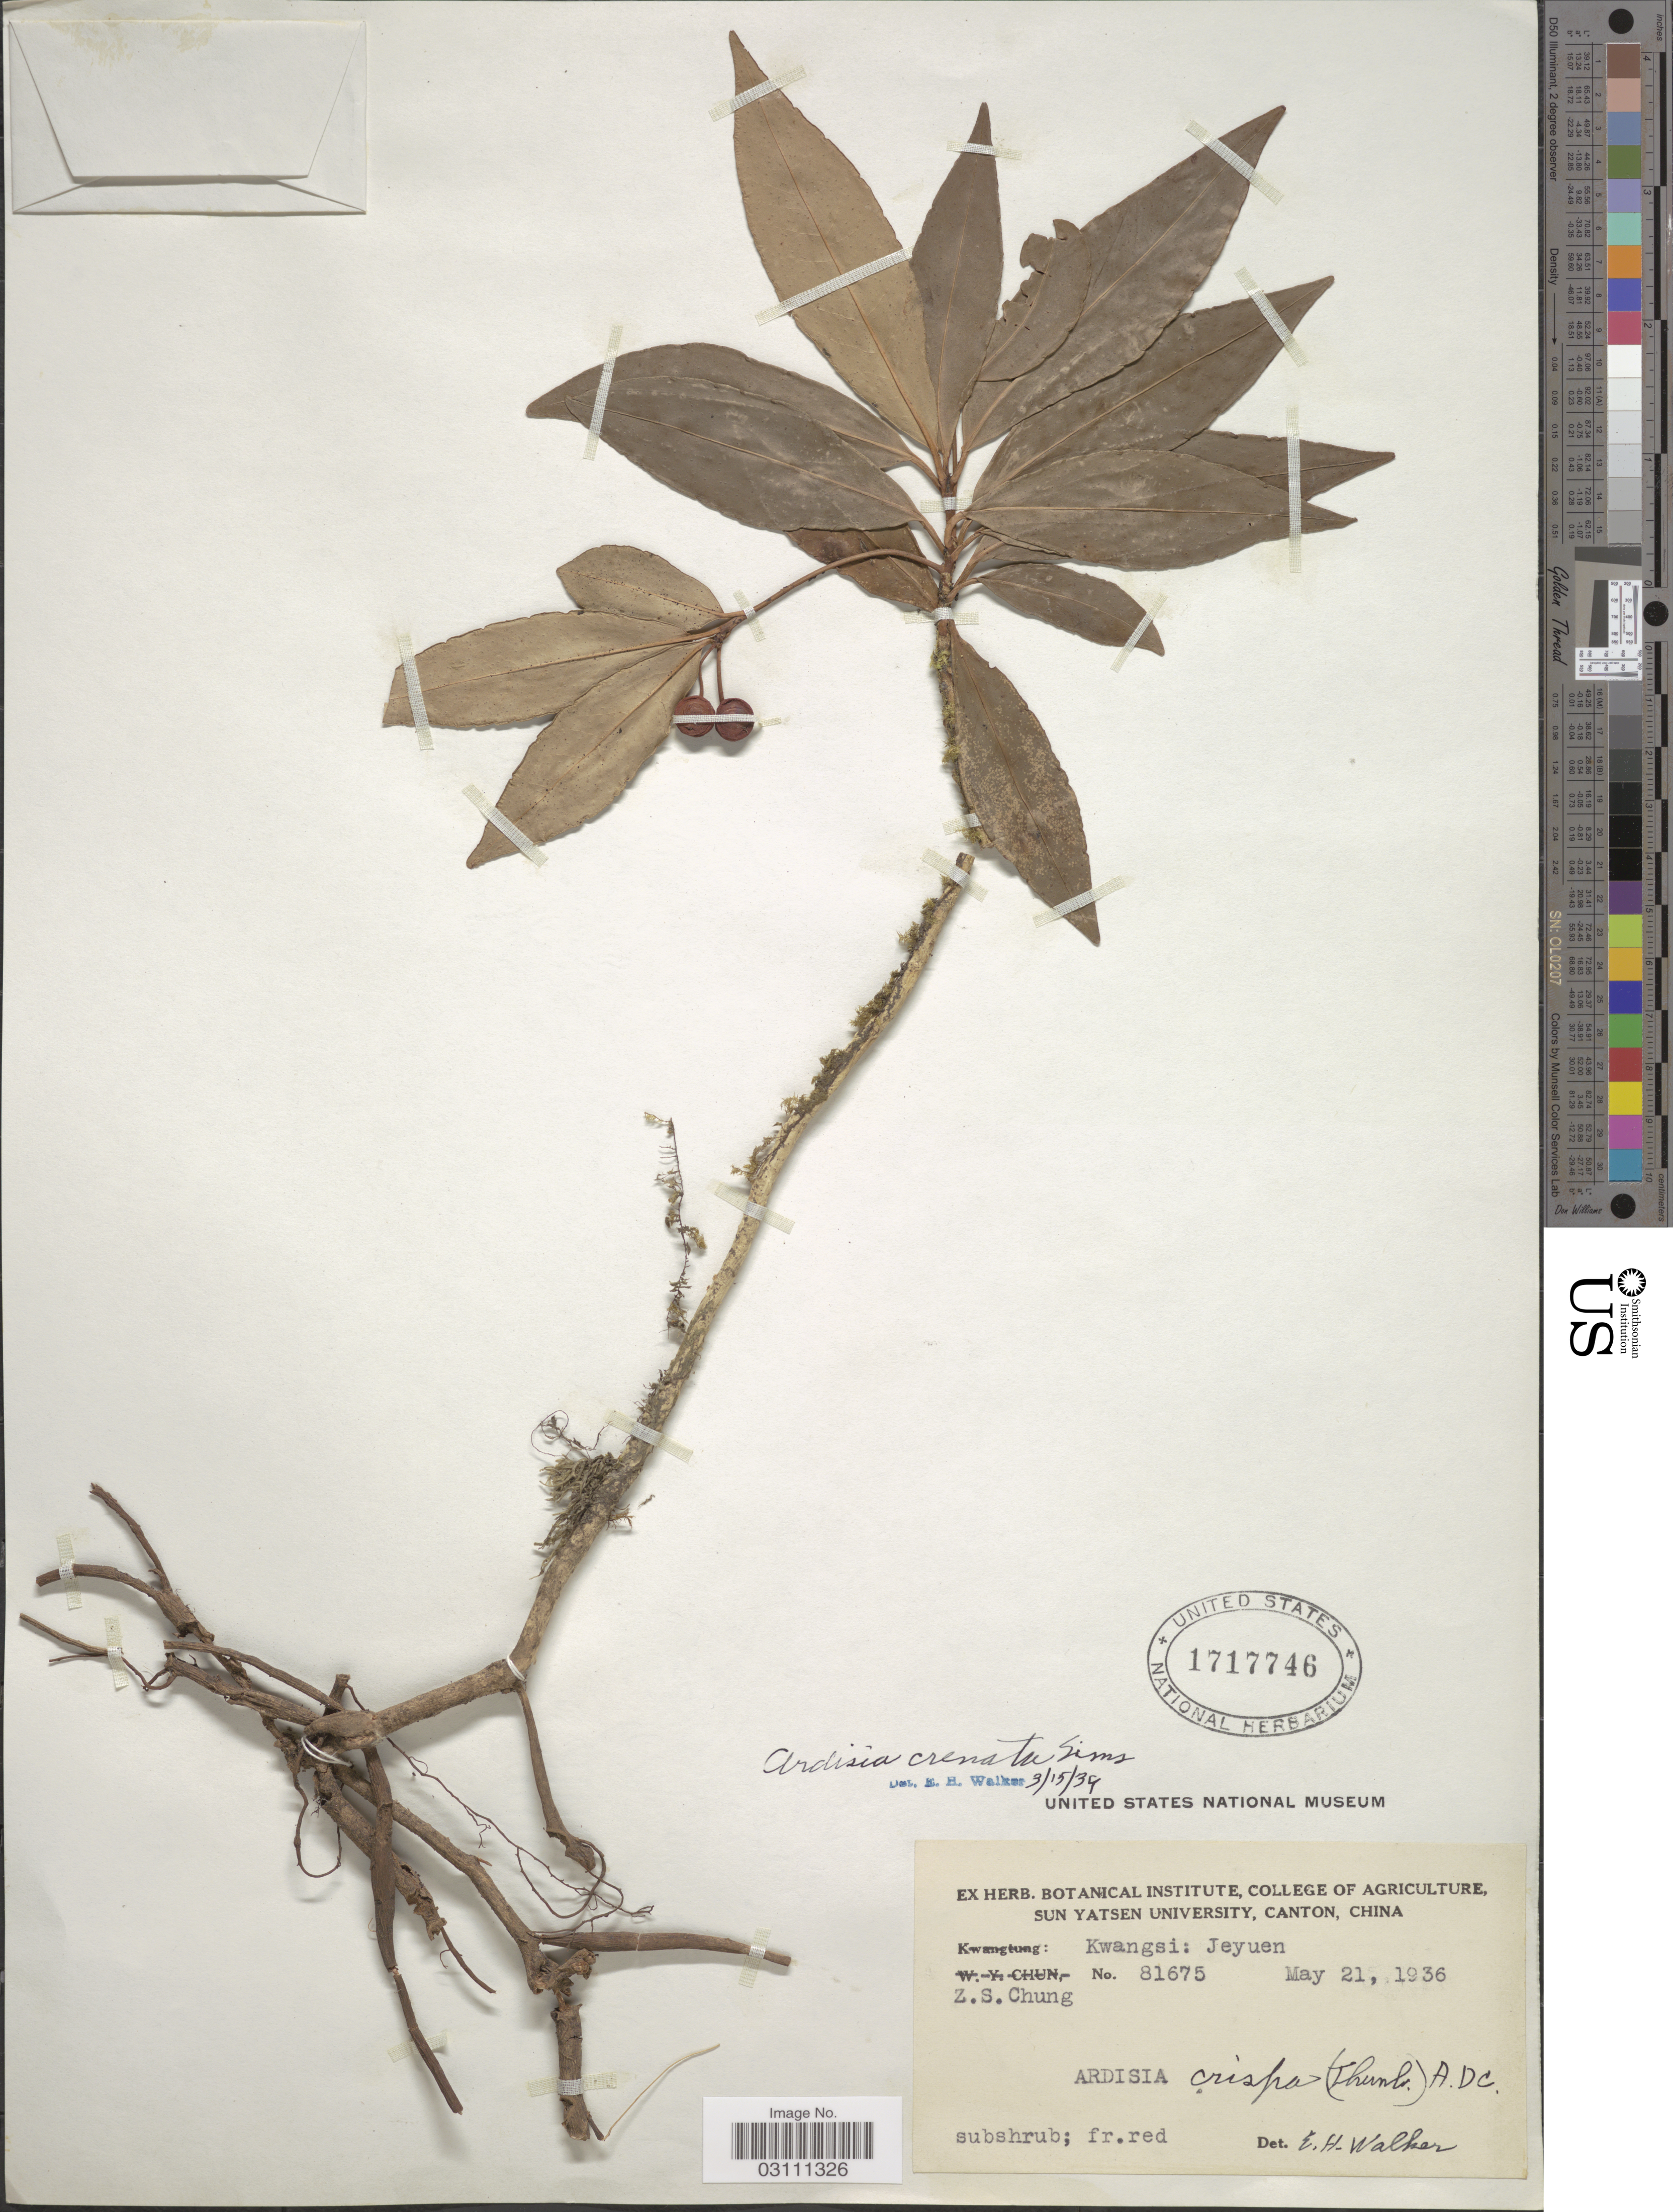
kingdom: Plantae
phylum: Tracheophyta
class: Magnoliopsida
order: Ericales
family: Primulaceae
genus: Ardisia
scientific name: Ardisia crenata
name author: Sims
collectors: Z. Chung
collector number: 81675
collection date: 1936-05-21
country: China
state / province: Guangxi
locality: Kwangsi: Jeyuen.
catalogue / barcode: US 1717746